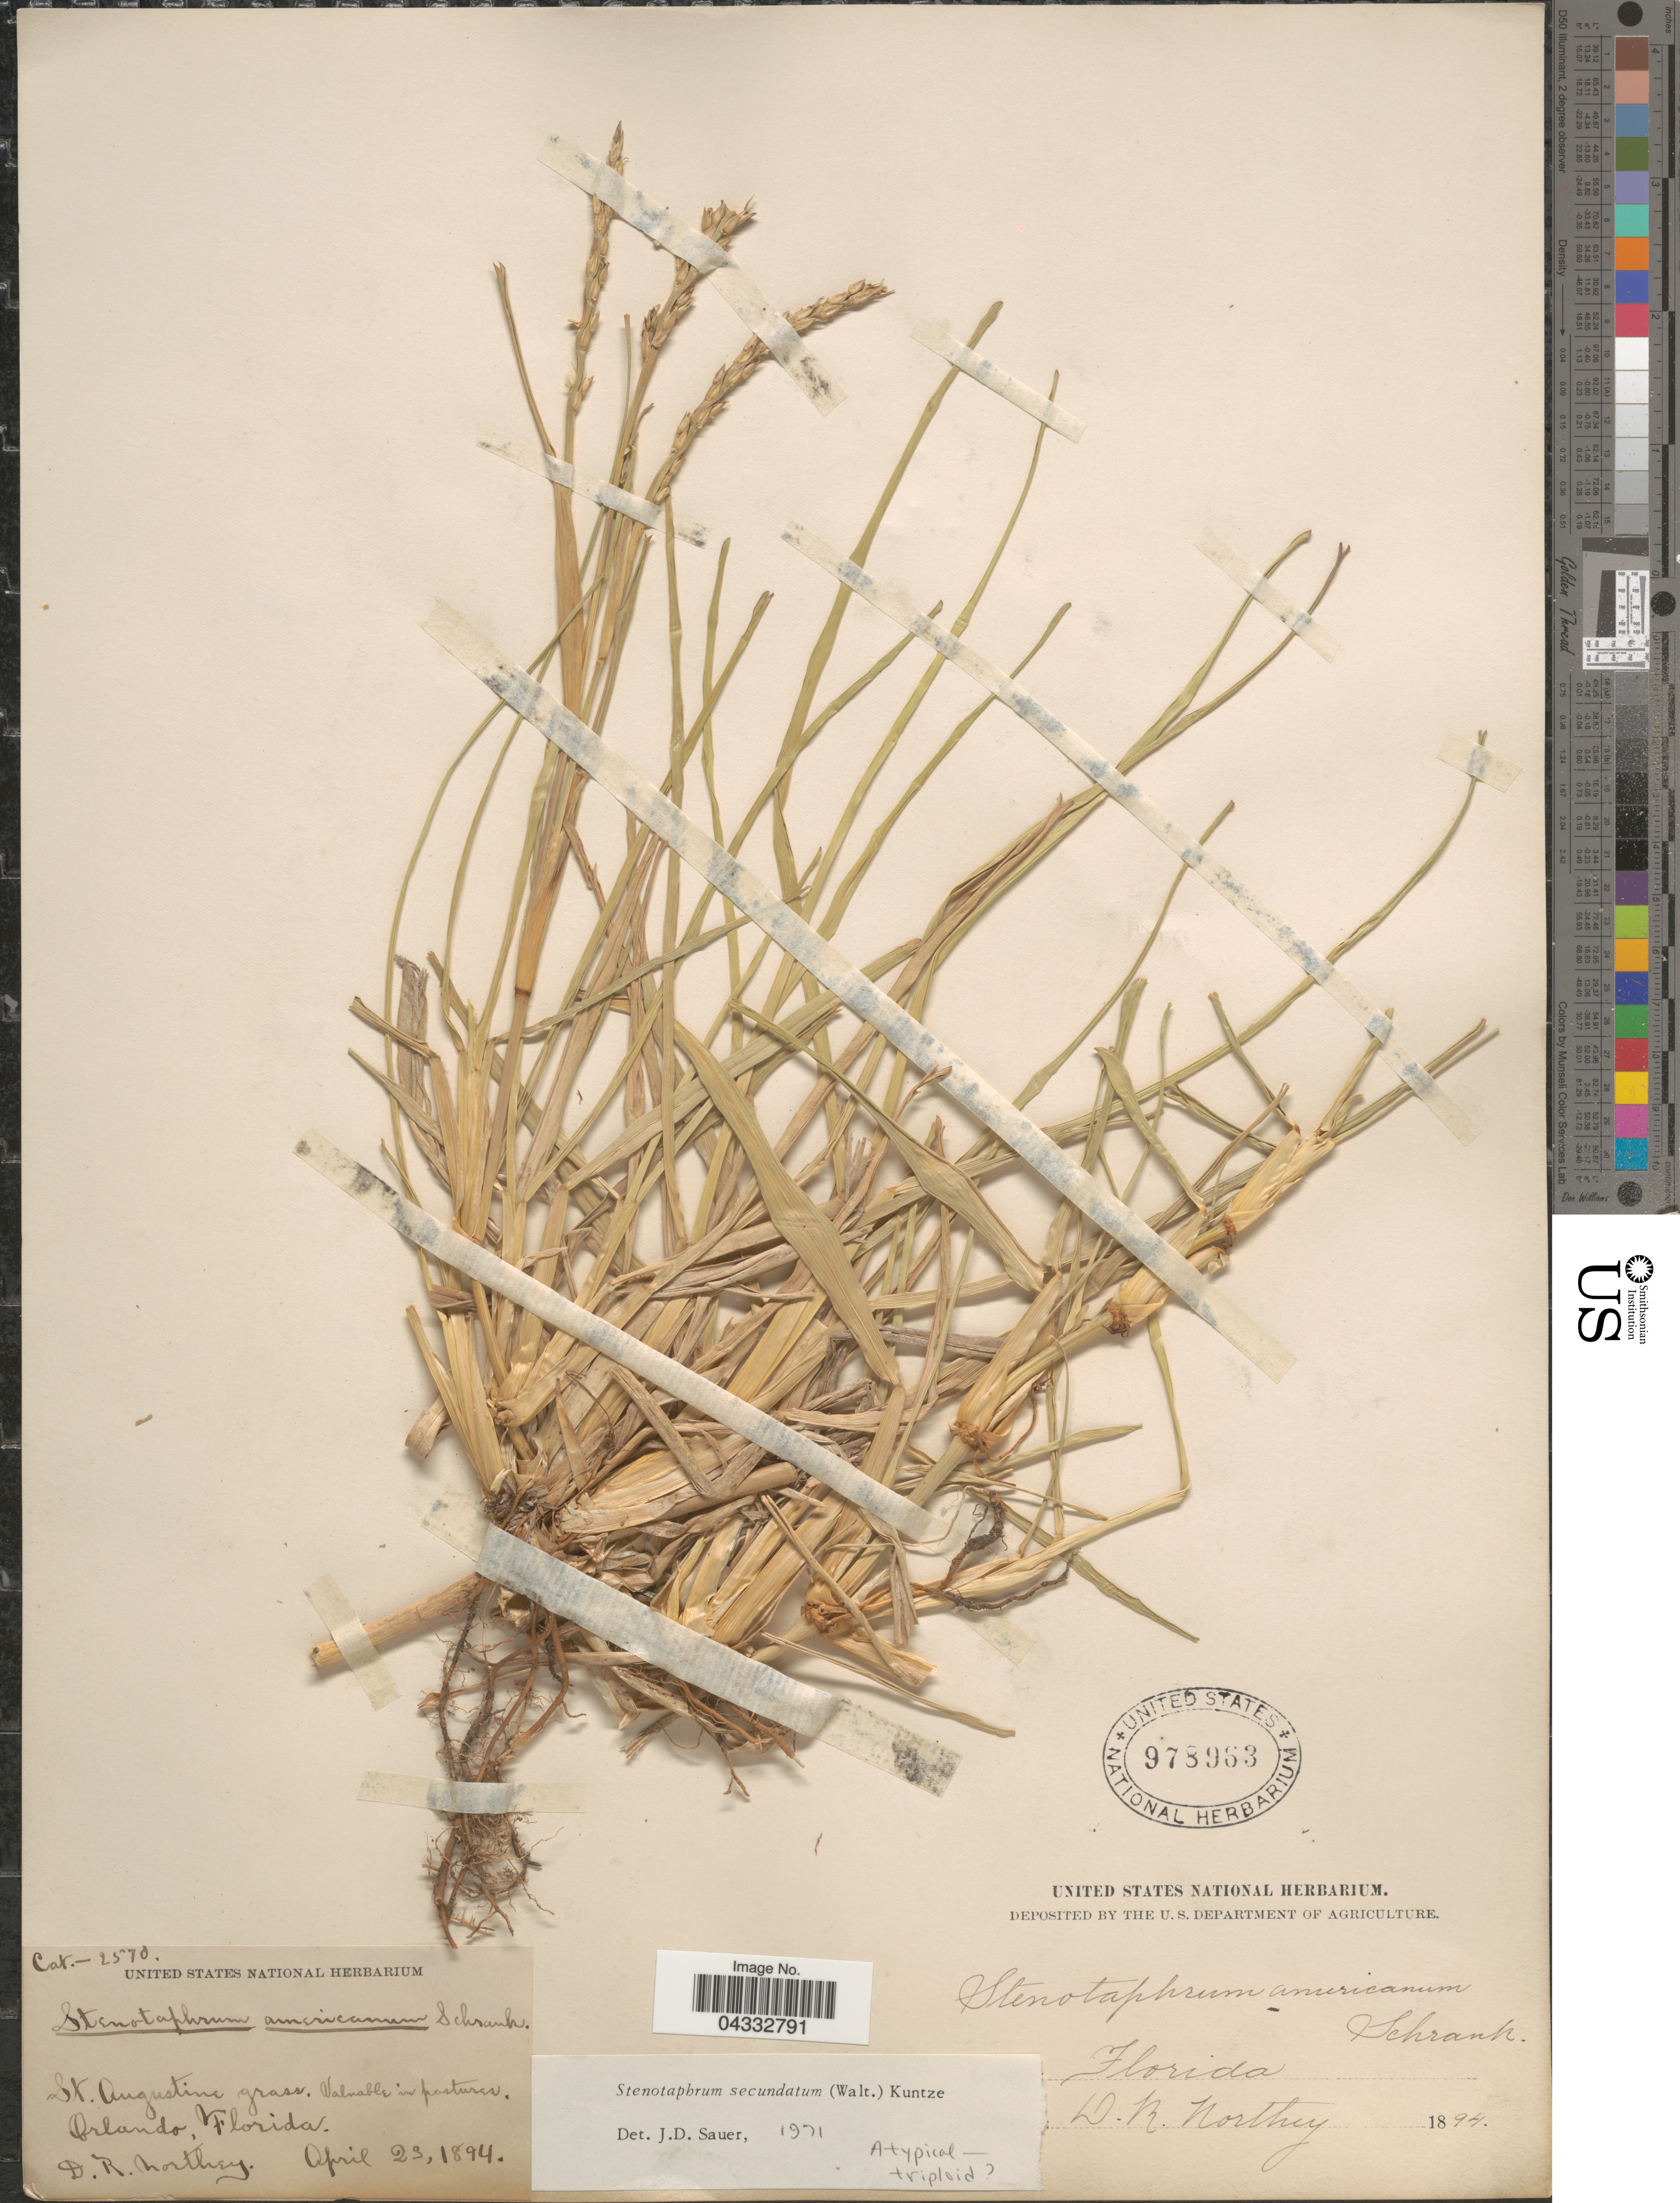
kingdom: Plantae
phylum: Tracheophyta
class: Liliopsida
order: Poales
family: Poaceae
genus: Stenotaphrum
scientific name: Stenotaphrum secundatum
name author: (Walter) Kuntze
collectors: D. Northey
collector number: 2570?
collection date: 1894-04-23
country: United States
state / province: Florida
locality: St. Augustine. Orlando.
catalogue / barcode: US 978963